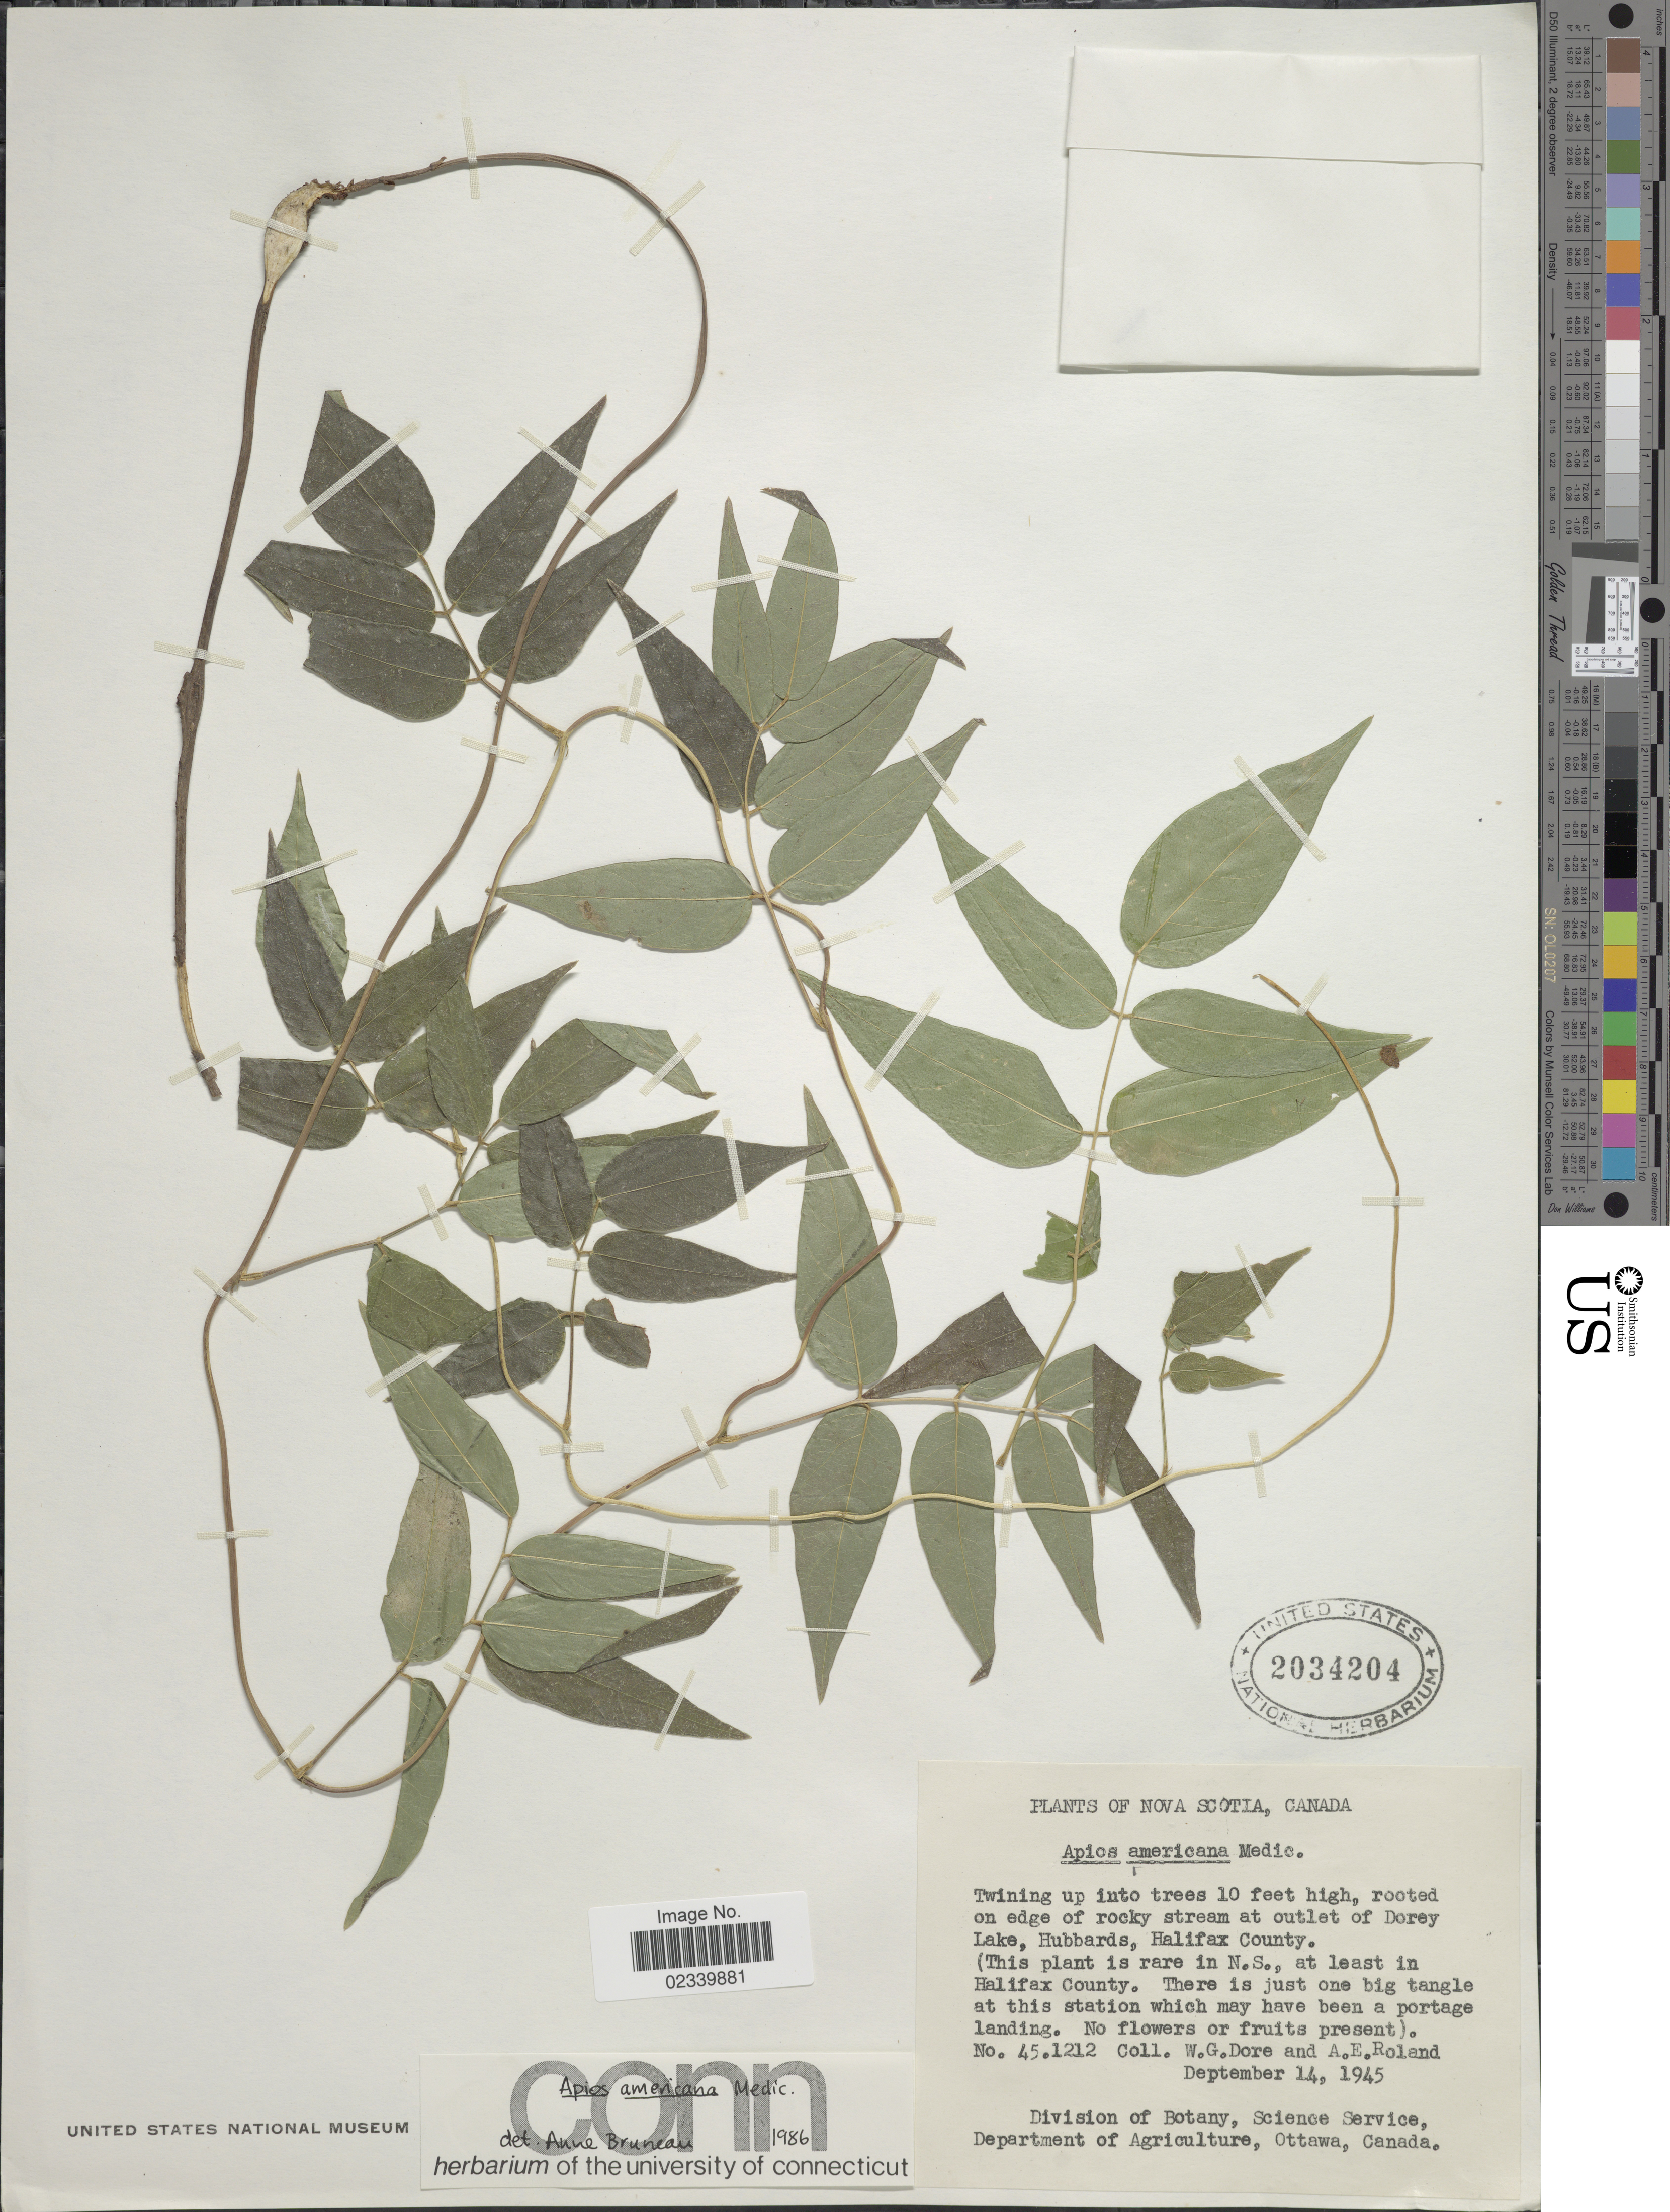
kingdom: Plantae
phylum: Tracheophyta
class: Magnoliopsida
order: Fabales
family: Fabaceae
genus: Apios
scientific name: Apios americana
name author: Medik.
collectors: W. Dore & E. Roland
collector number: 451212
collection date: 1945-12-14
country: Canada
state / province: Nova Scotia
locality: Rooted on edge of rocky stream at outlet of Dorey Lake, Hubbards, Halifax County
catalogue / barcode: US 2034204